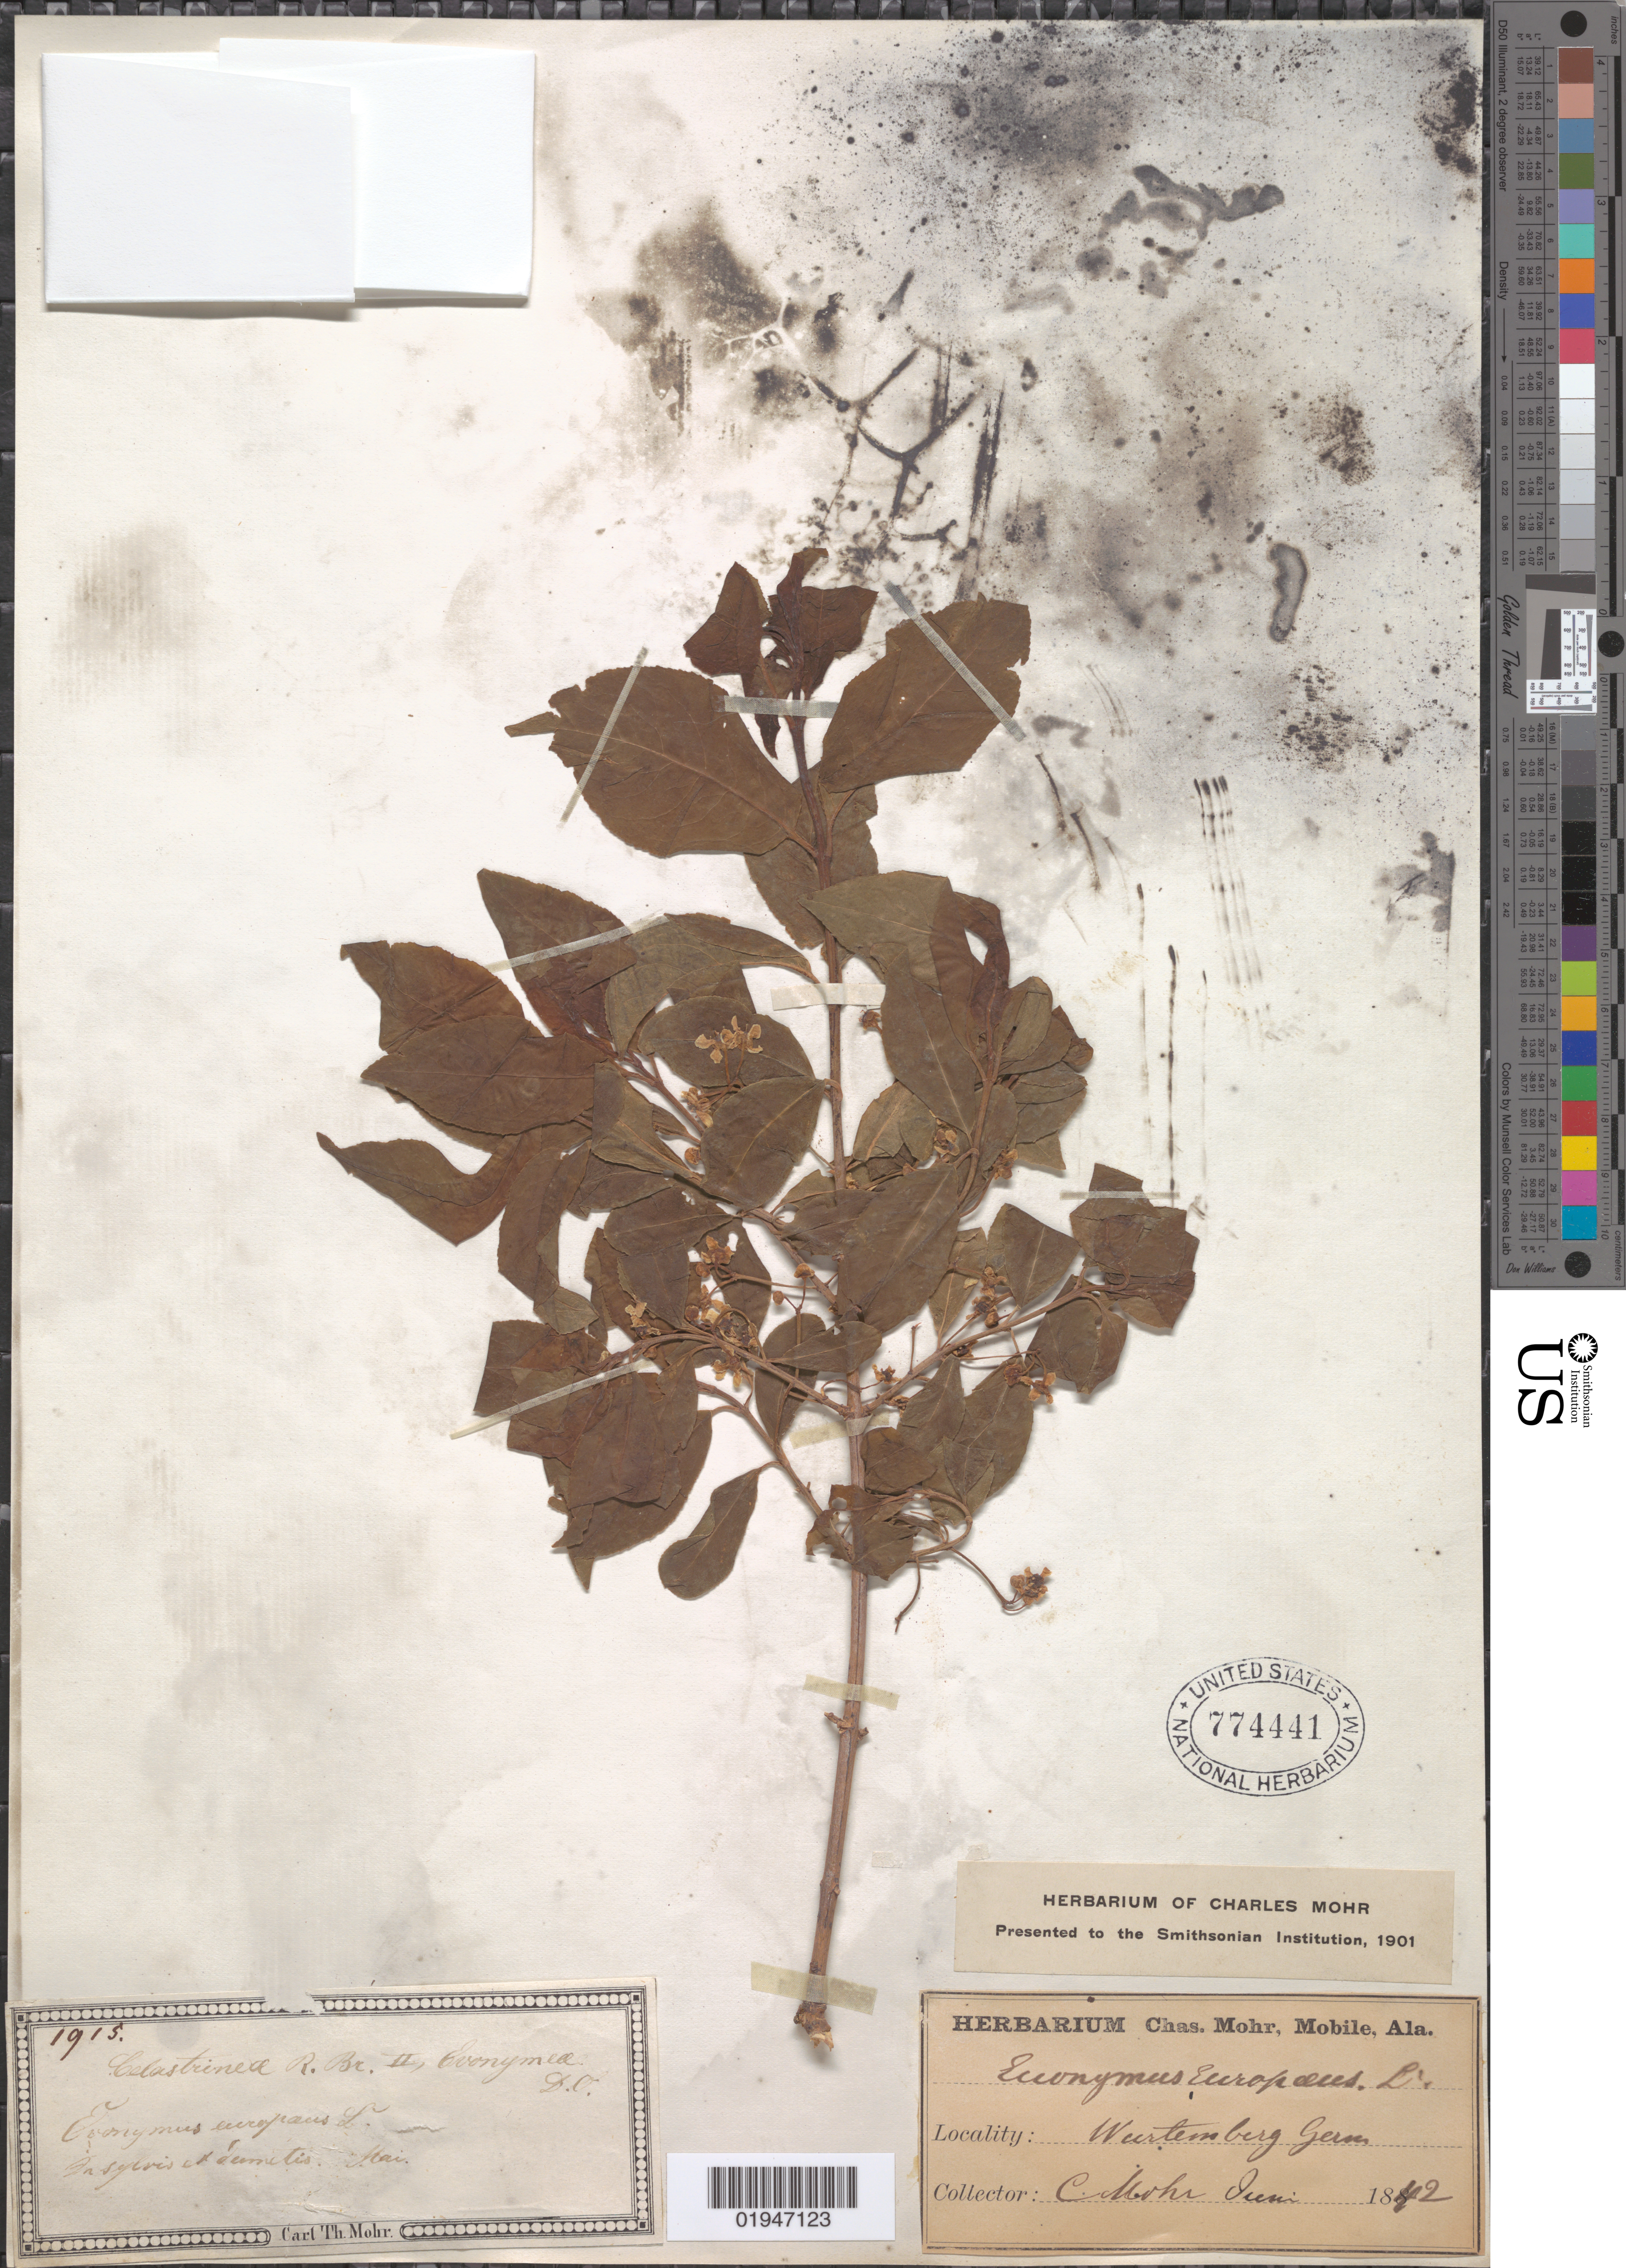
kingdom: Plantae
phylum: Tracheophyta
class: Magnoliopsida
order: Celastrales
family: Celastraceae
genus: Euonymus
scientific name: Euonymus europaeus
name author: L.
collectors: C. T. Mohr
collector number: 1915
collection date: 1842-06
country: Germany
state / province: Baden-württemberg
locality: Württemberg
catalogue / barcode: US 774441